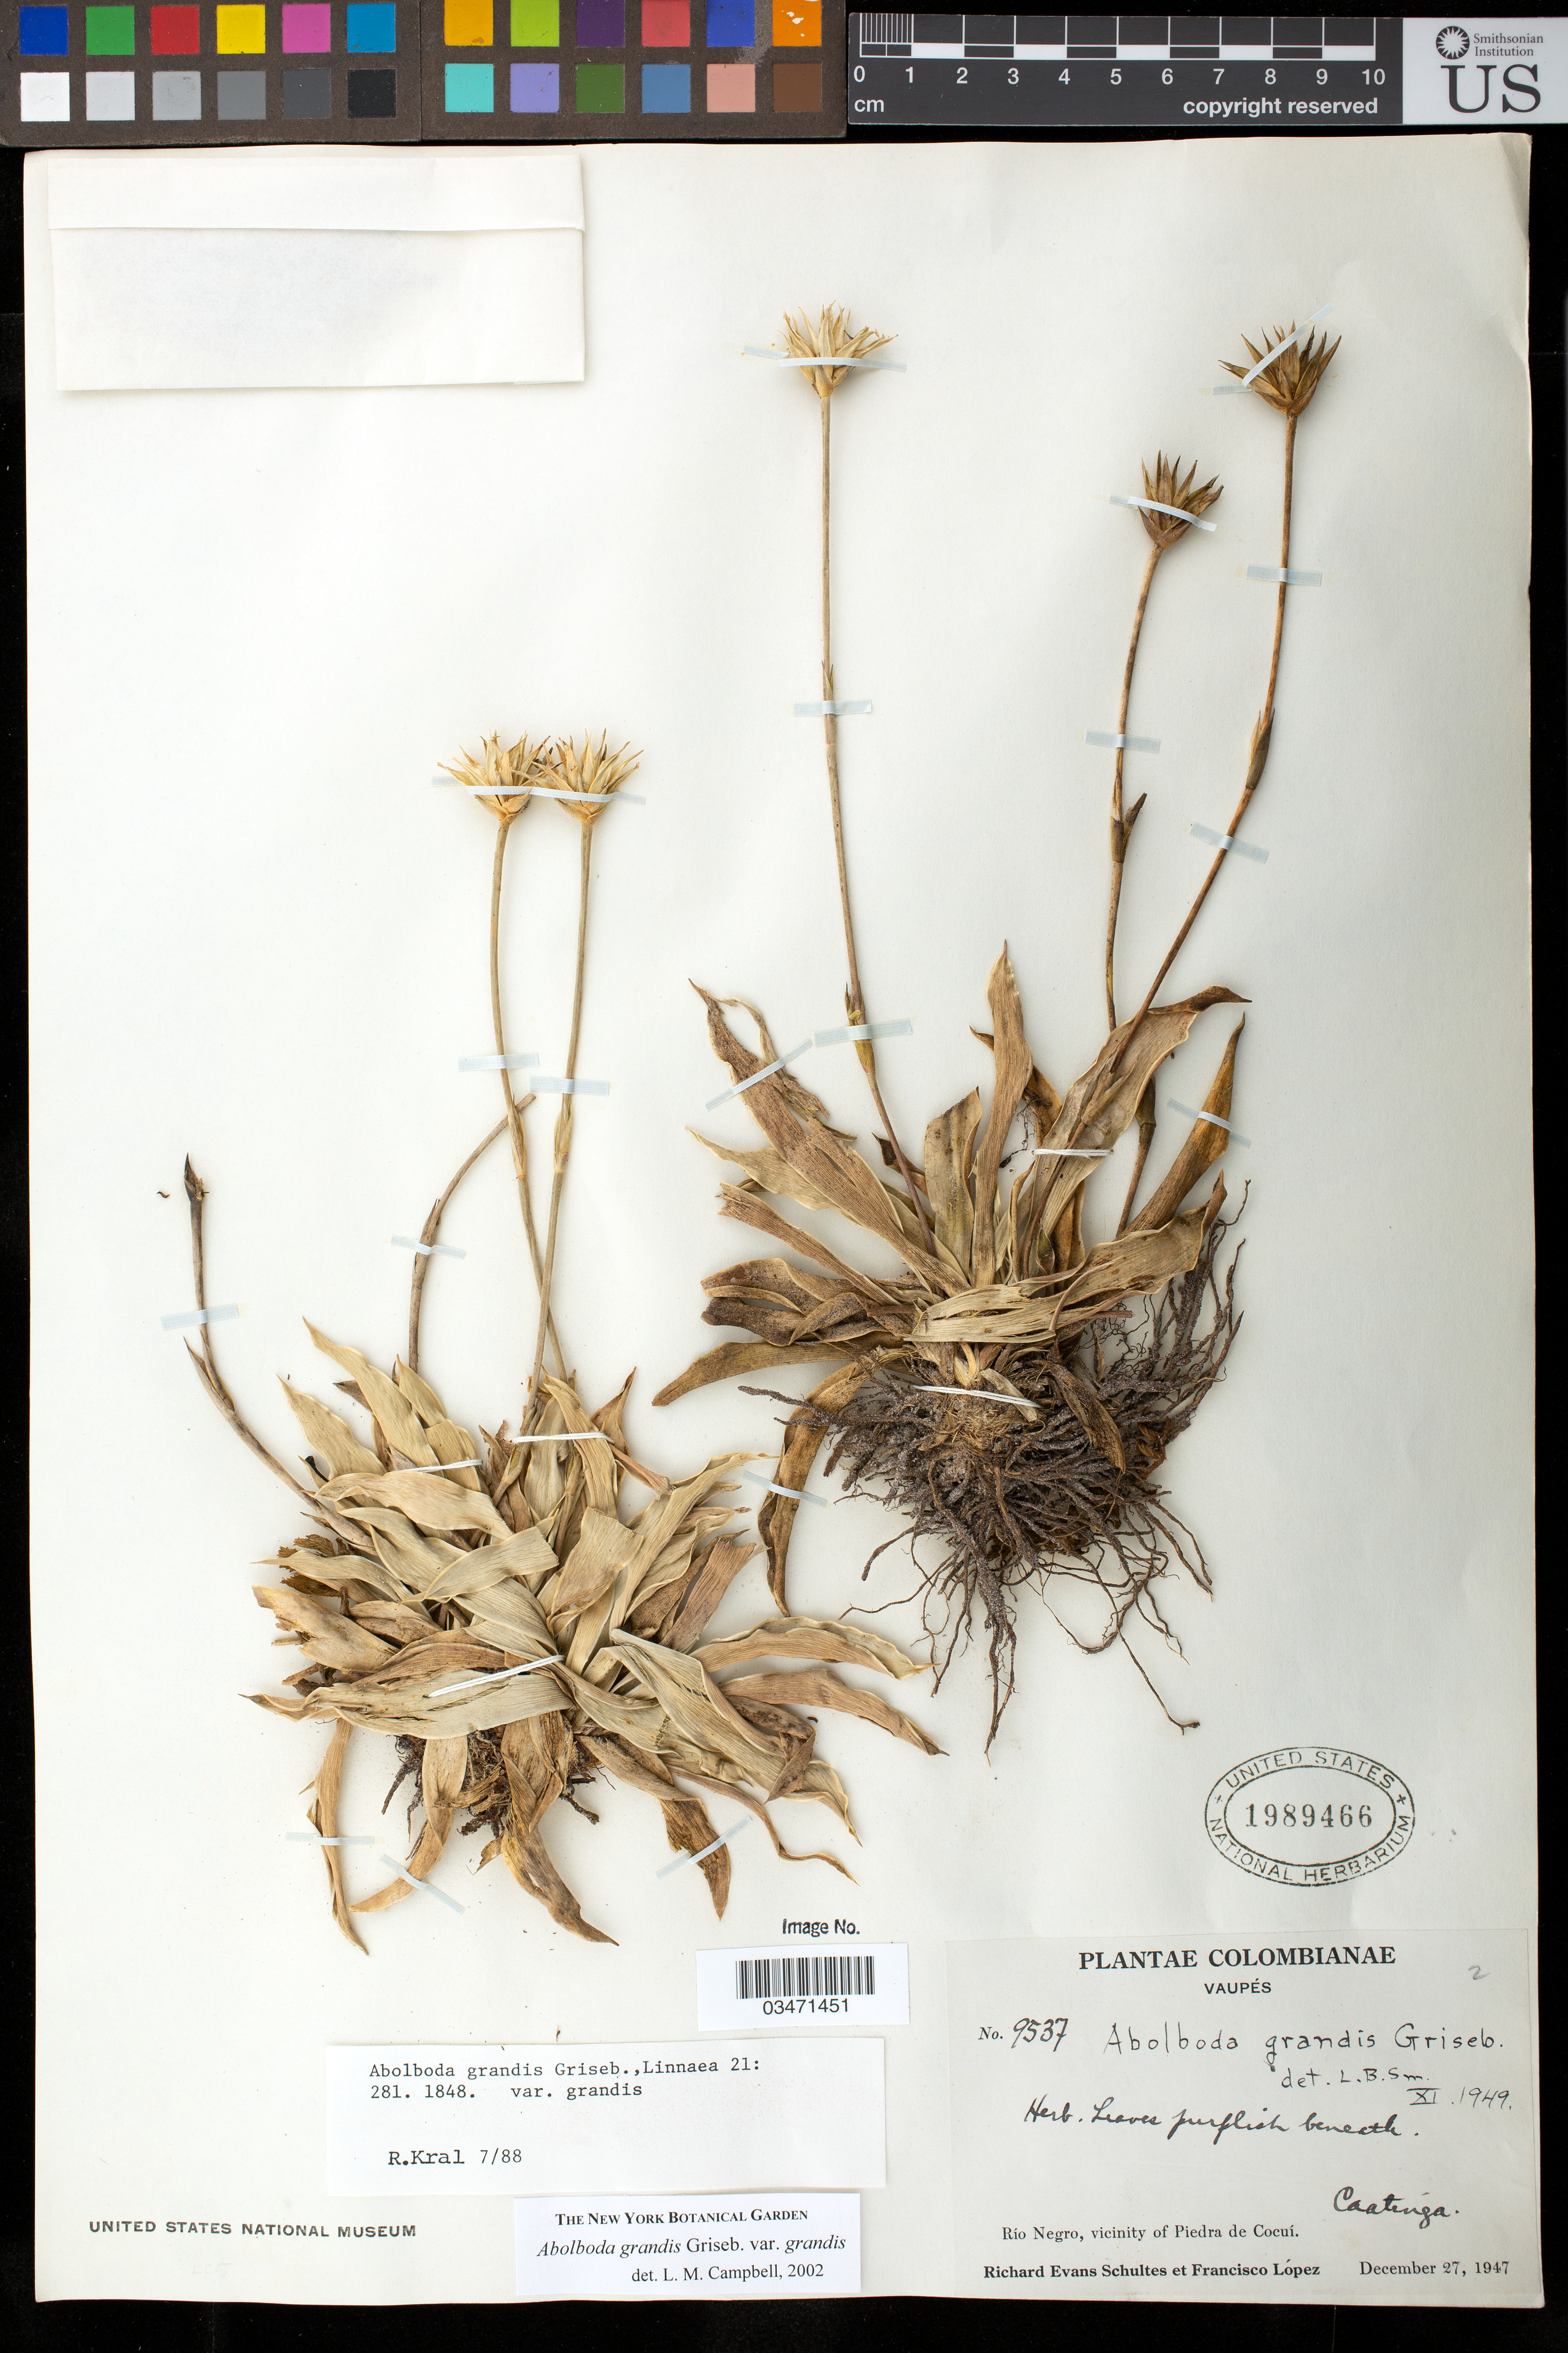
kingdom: Plantae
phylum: Tracheophyta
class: Liliopsida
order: Poales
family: Xyridaceae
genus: Abolboda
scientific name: Abolboda grandis var. grandis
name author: Griseb.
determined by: Campbell, L. M.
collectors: R. E. Schultes & F. López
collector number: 9537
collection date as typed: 27 Dec 1947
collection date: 1947-12-27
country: Colombia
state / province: Vaupés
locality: Río Negro, vicinity of Piedra de Cocuí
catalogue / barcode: US 1989466